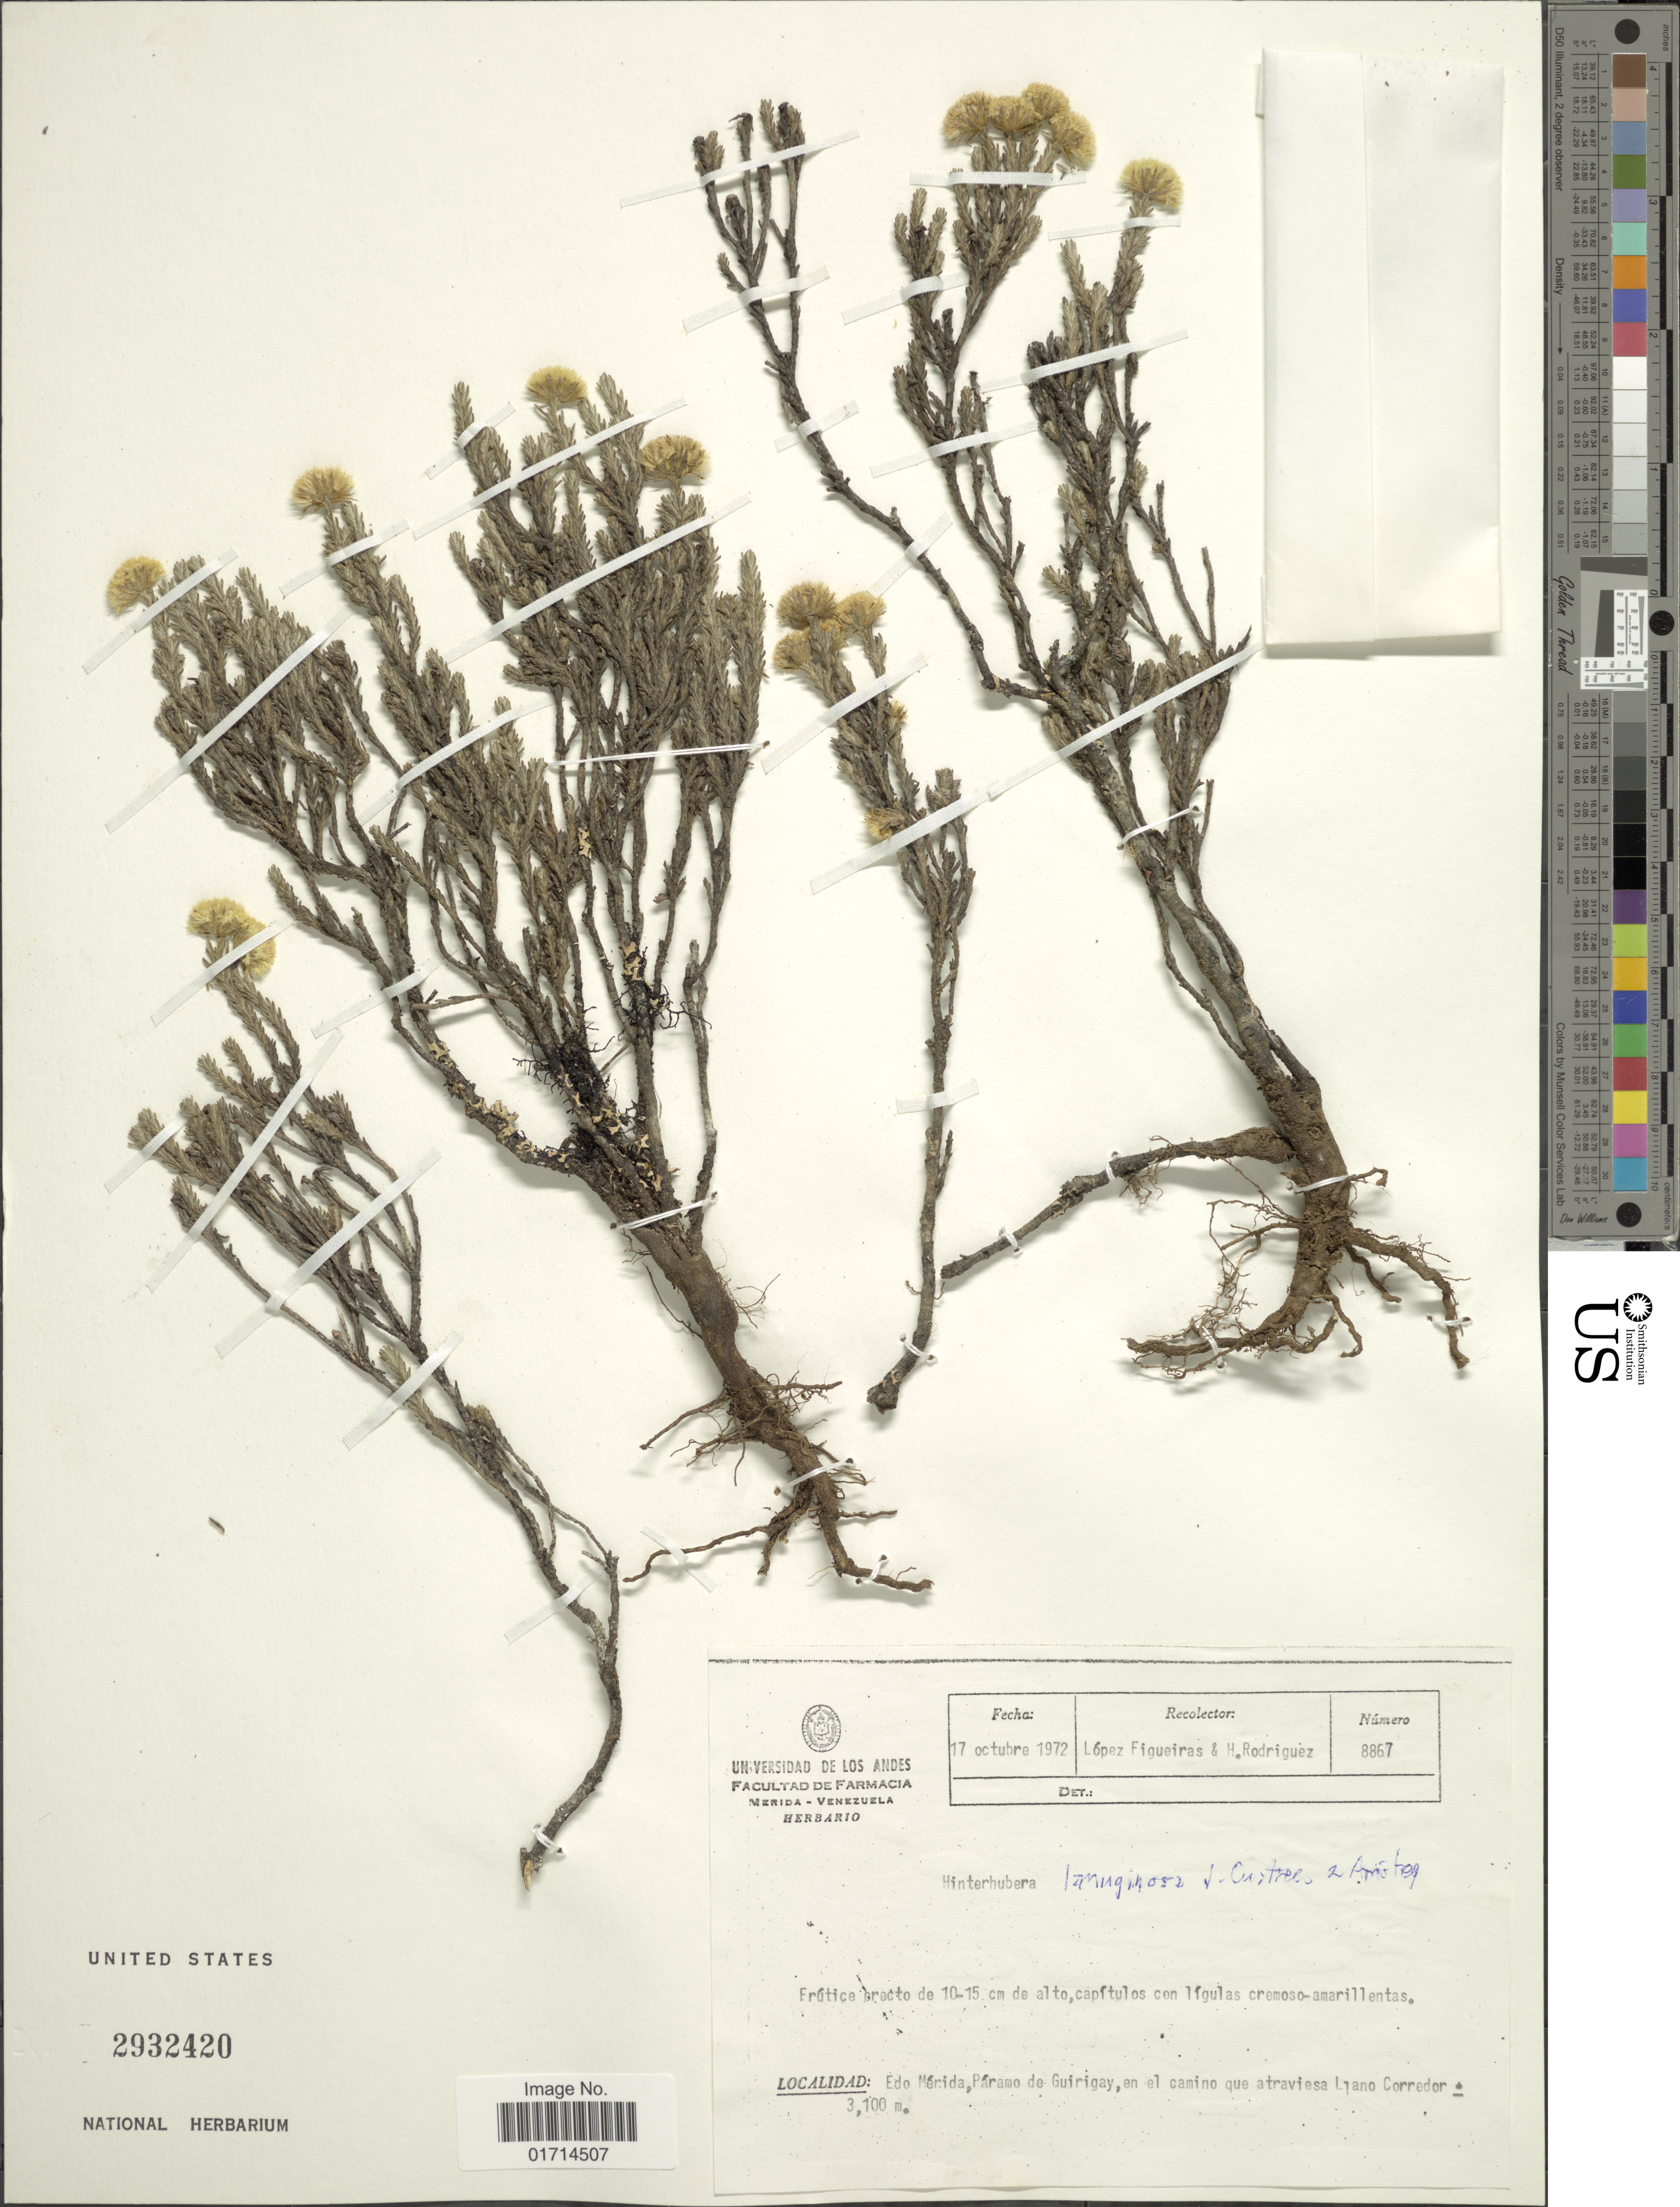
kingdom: Plantae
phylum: Tracheophyta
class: Magnoliopsida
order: Asterales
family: Asteraceae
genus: Hinterhubera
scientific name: Hinterhubera lanuginosa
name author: Cuatrec. & Aristeg.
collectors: M. López Figueiras & H. Rodriguez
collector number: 8867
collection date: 1972-10-17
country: Venezuela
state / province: Mérida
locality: Paramo de Guirigay, en el camino que atraviesa Llano Corredor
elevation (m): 3100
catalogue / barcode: US 2932420